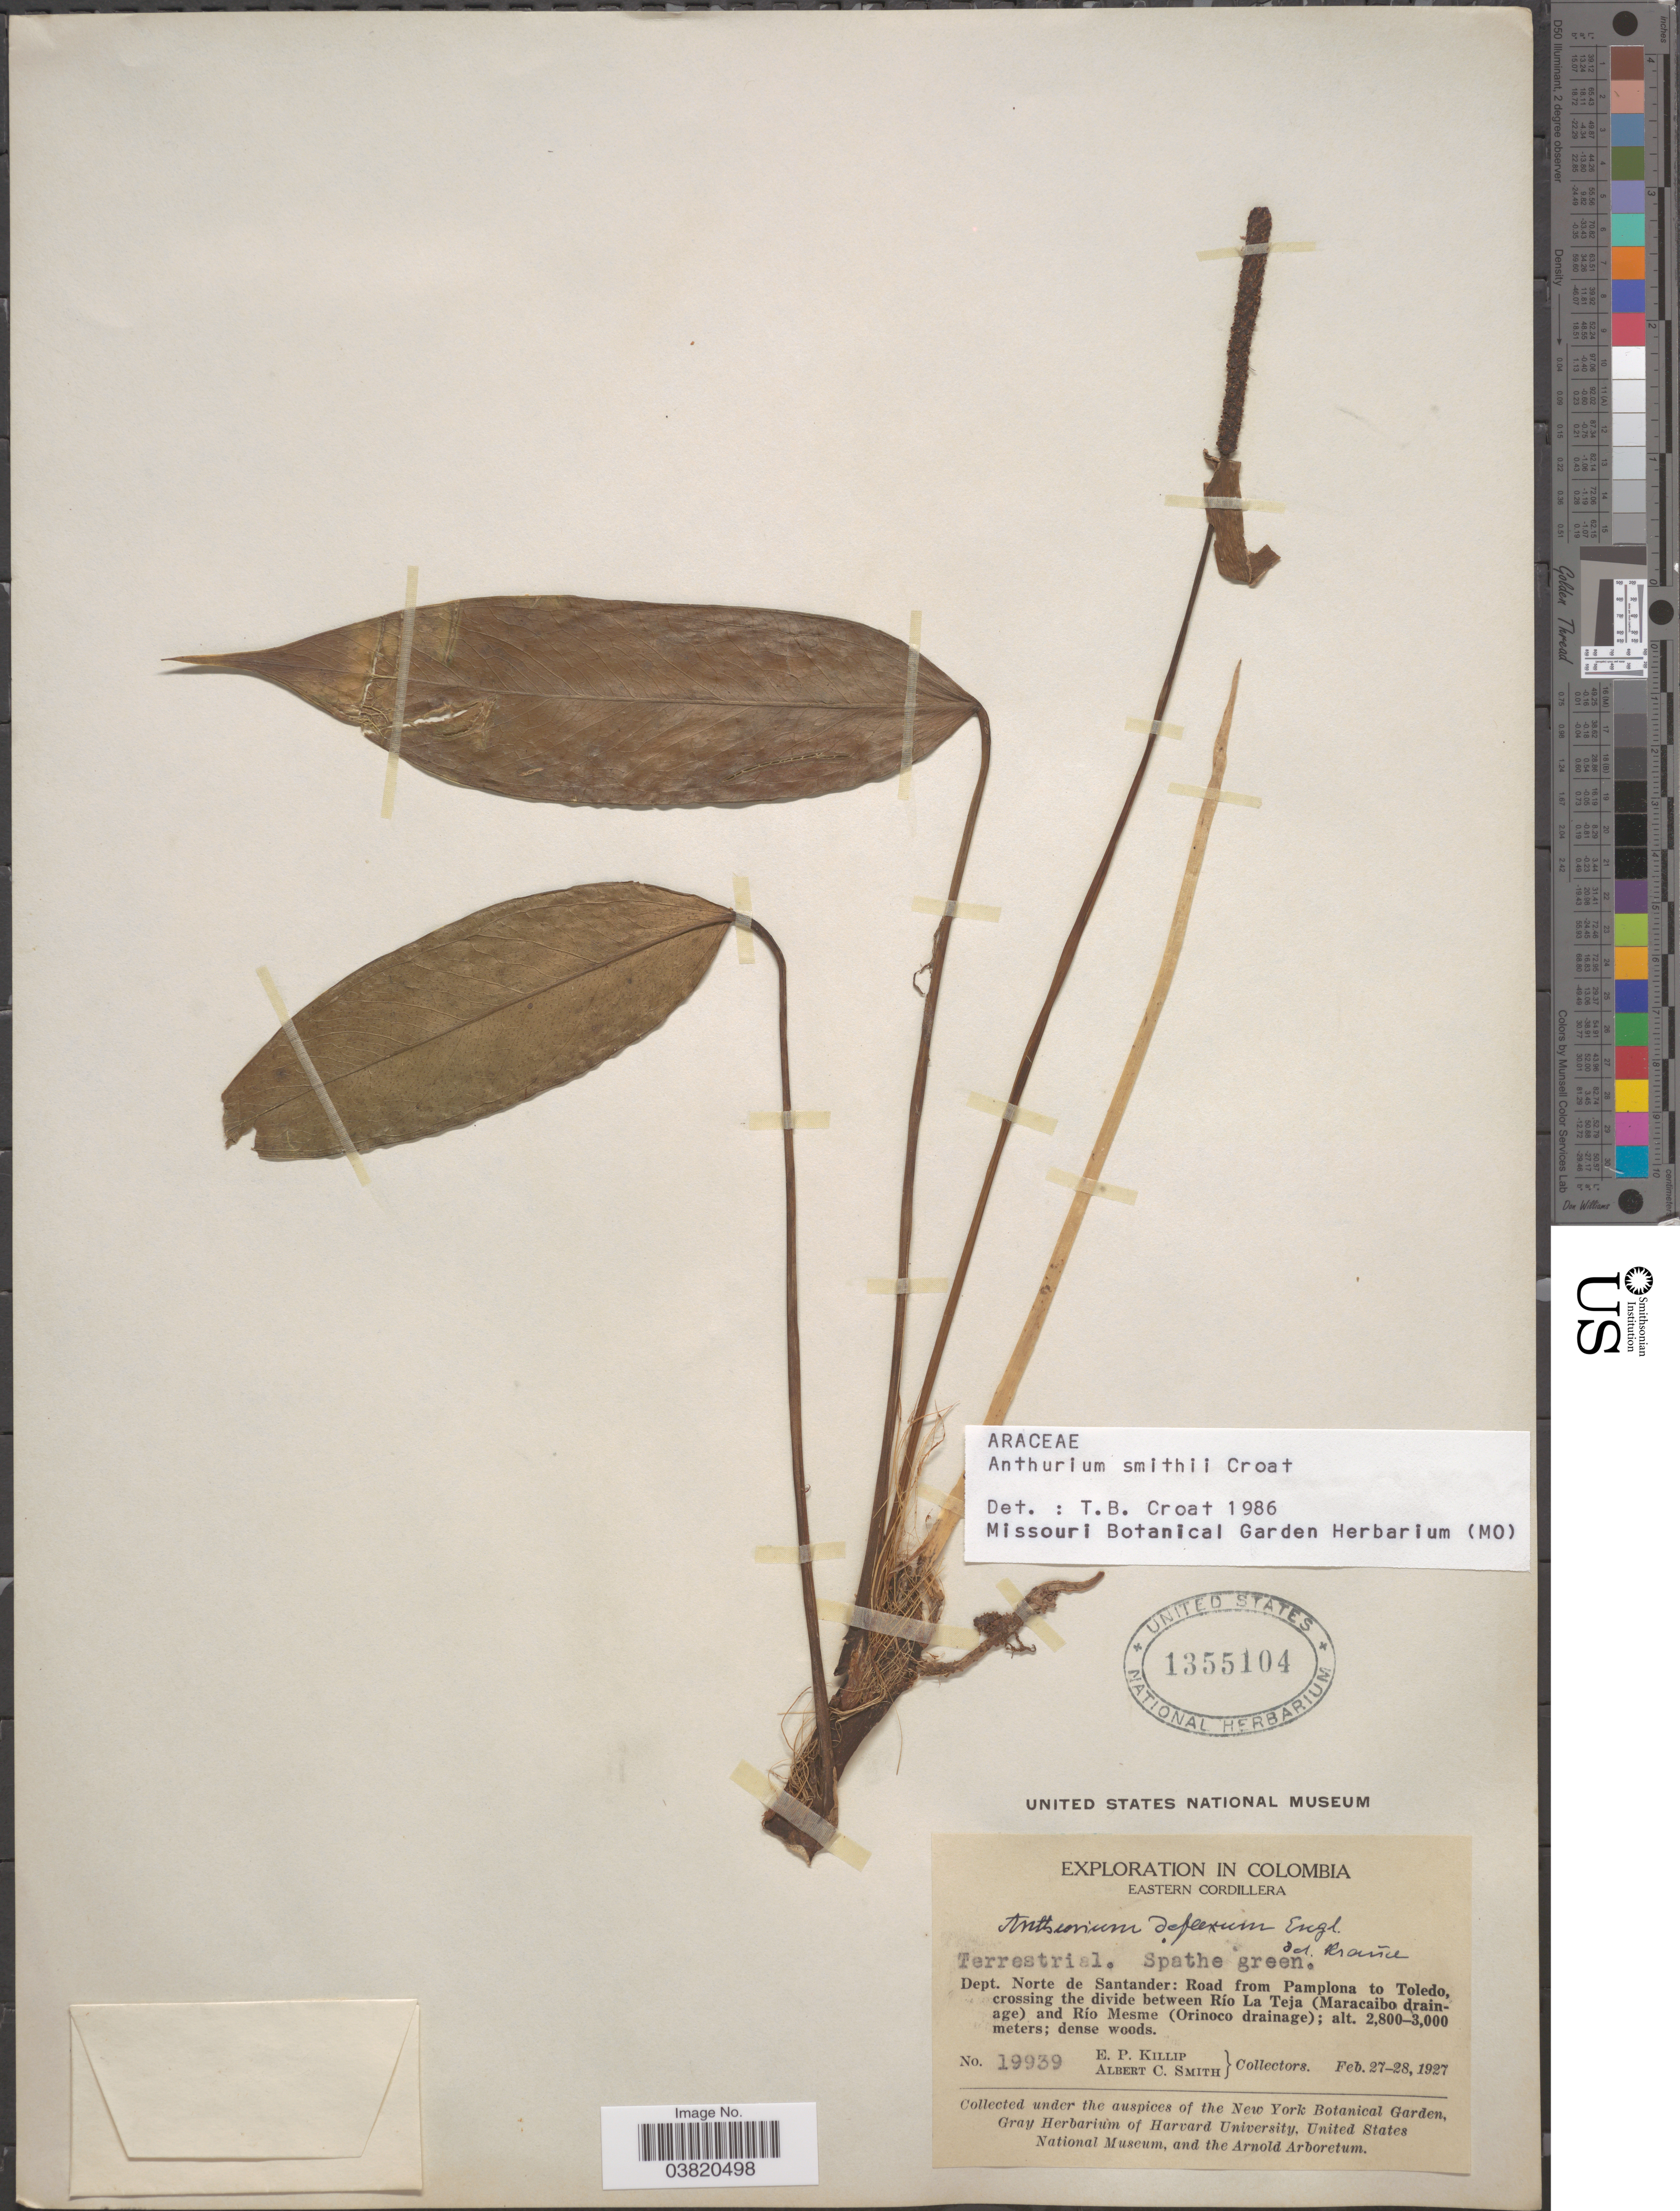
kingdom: Plantae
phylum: Tracheophyta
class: Liliopsida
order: Alismatales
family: Araceae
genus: Anthurium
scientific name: Anthurium smithii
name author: Croat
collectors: E. P. Killip & A. C. Smith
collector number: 19939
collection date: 1927-02-27/1927-02-28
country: Colombia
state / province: Norte de Santander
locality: Eastern Cordillera. Dept. Norte de Santander: Road from Pamplona to Toledo, crossing the divide between Río La Teja (Maracaibo drainage) and Río Mesme (Orinoco drainage).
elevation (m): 2800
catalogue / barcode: US 1355104